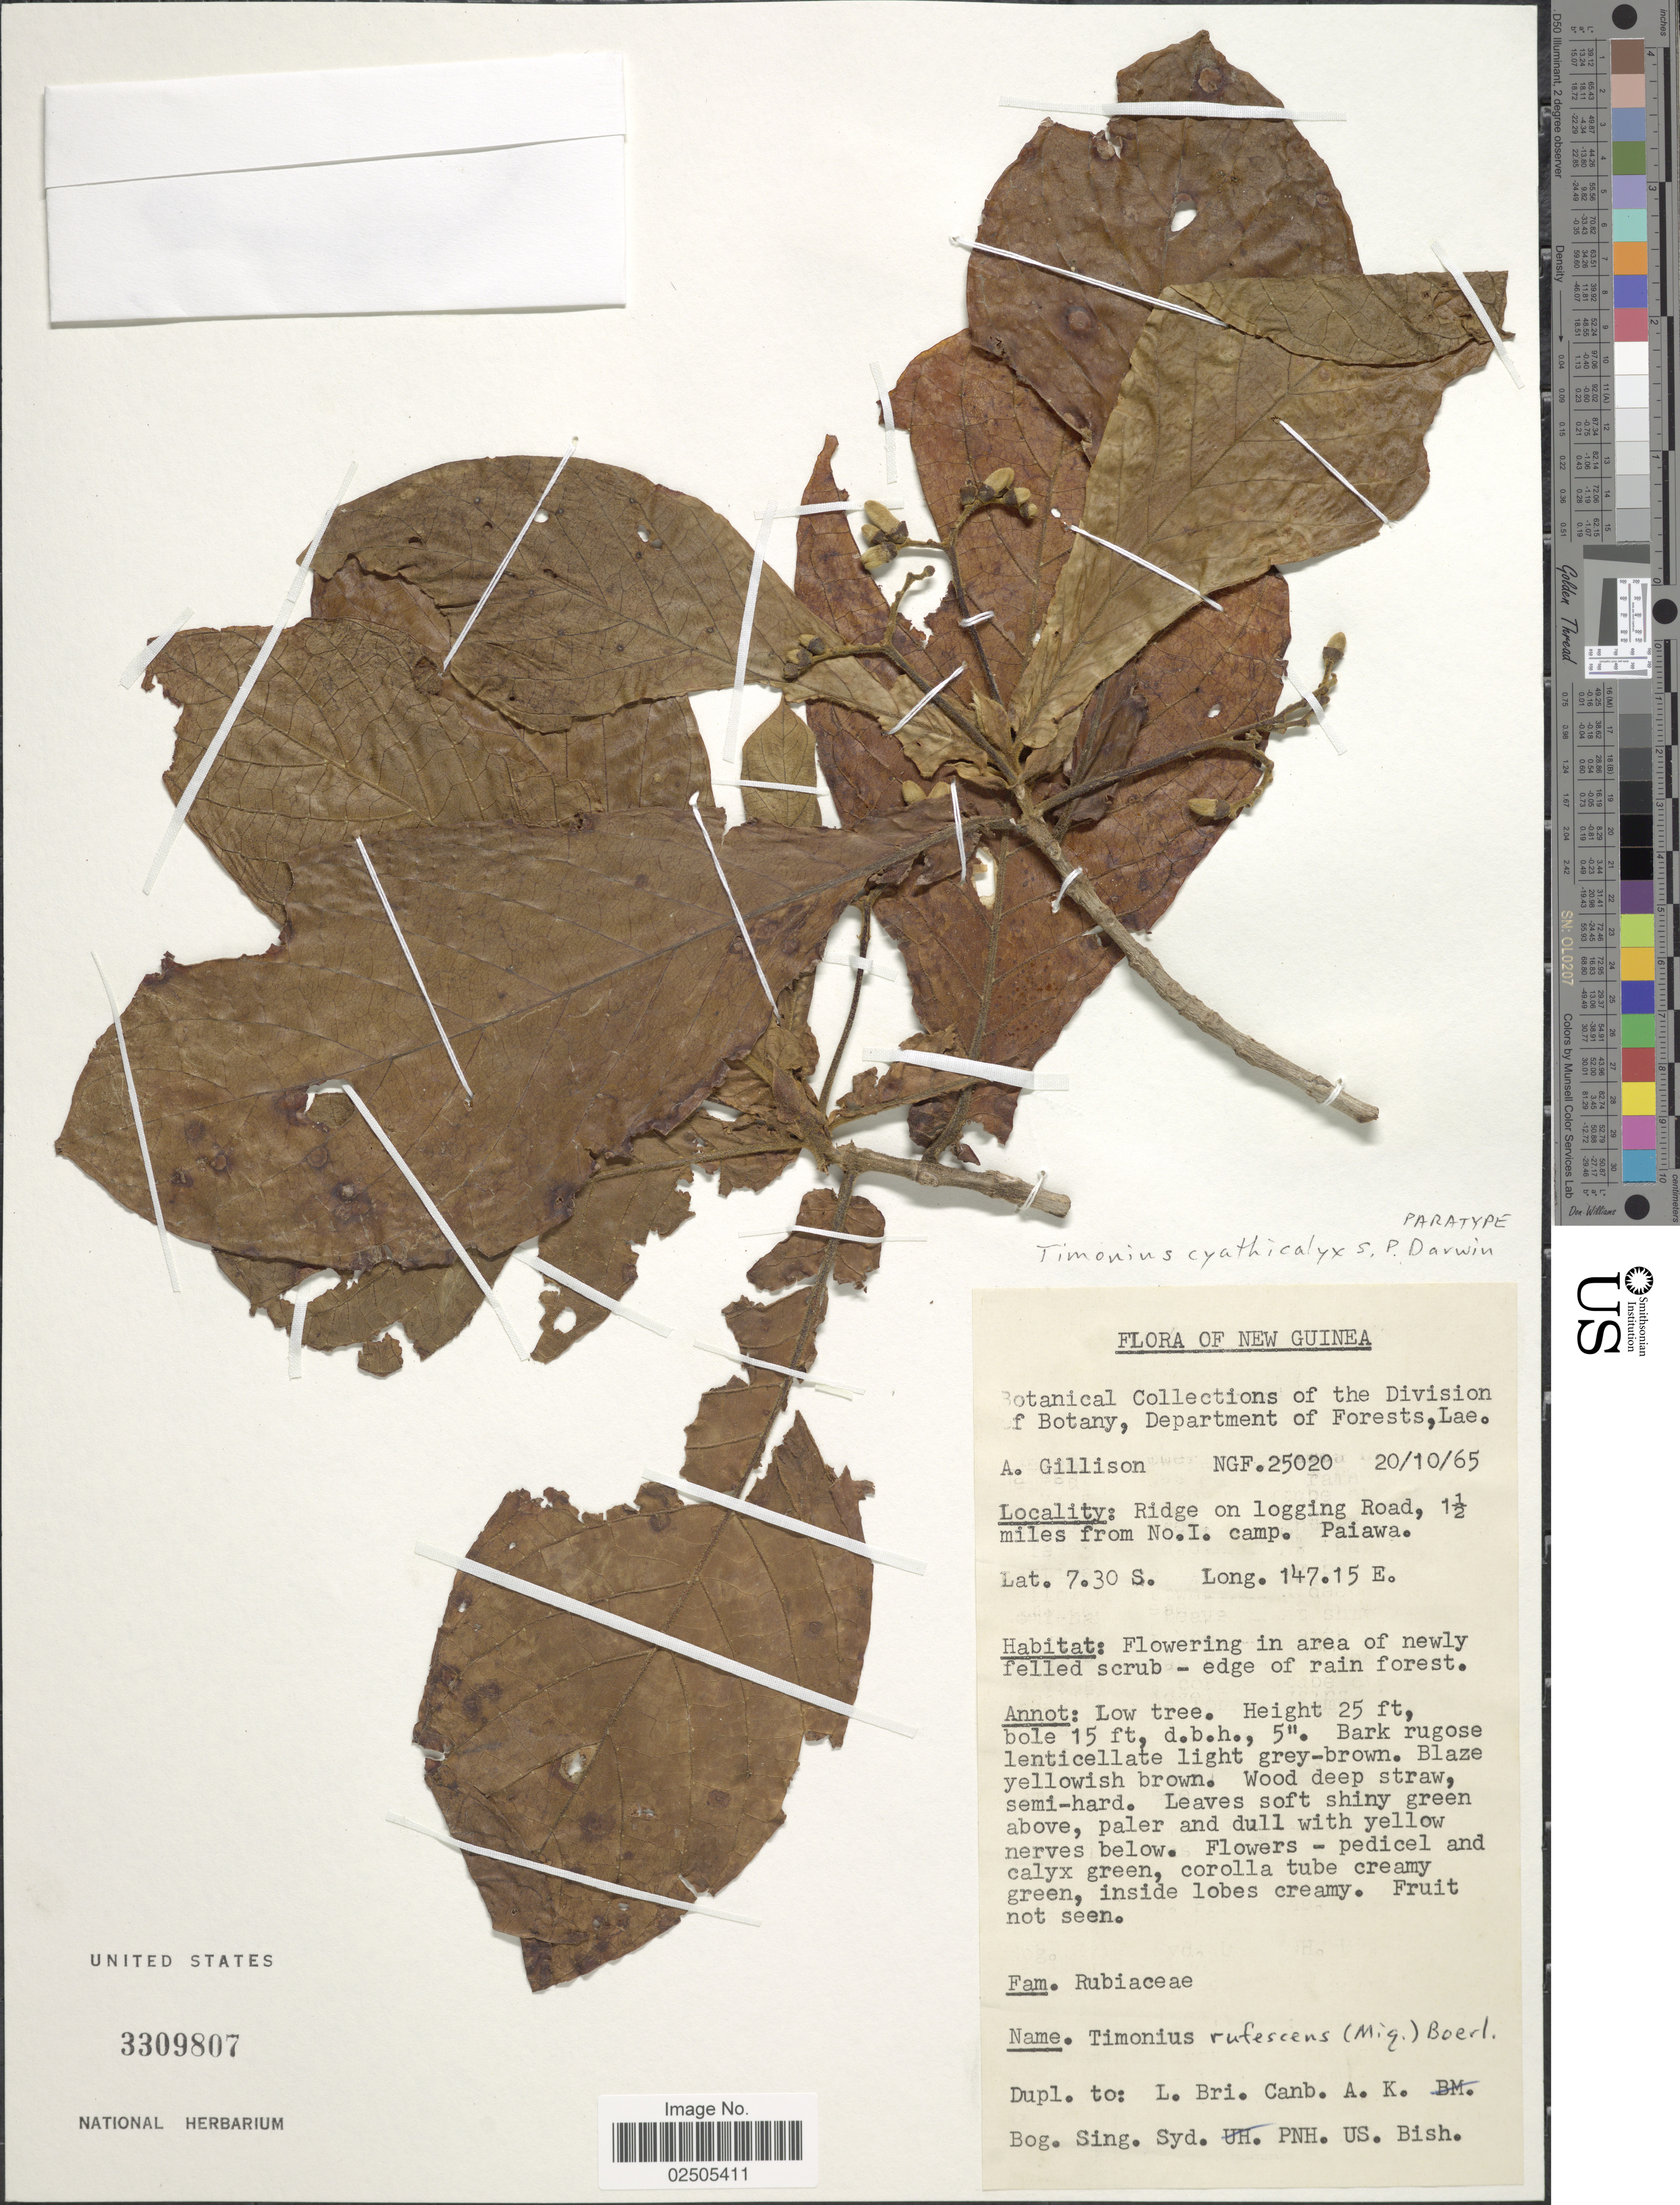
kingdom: Plantae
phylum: Tracheophyta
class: Magnoliopsida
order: Gentianales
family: Rubiaceae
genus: Timonius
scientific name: Timonius cyathicalyx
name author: S.P. Darwin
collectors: A. Gillison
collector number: NGF25020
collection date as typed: Transcribed d/m/y: 20/10/65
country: Papua New Guinea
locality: New Guinea, Ridge on logging Road, 1½ miles from No. I. Camp. Paiawa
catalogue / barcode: US 3309807